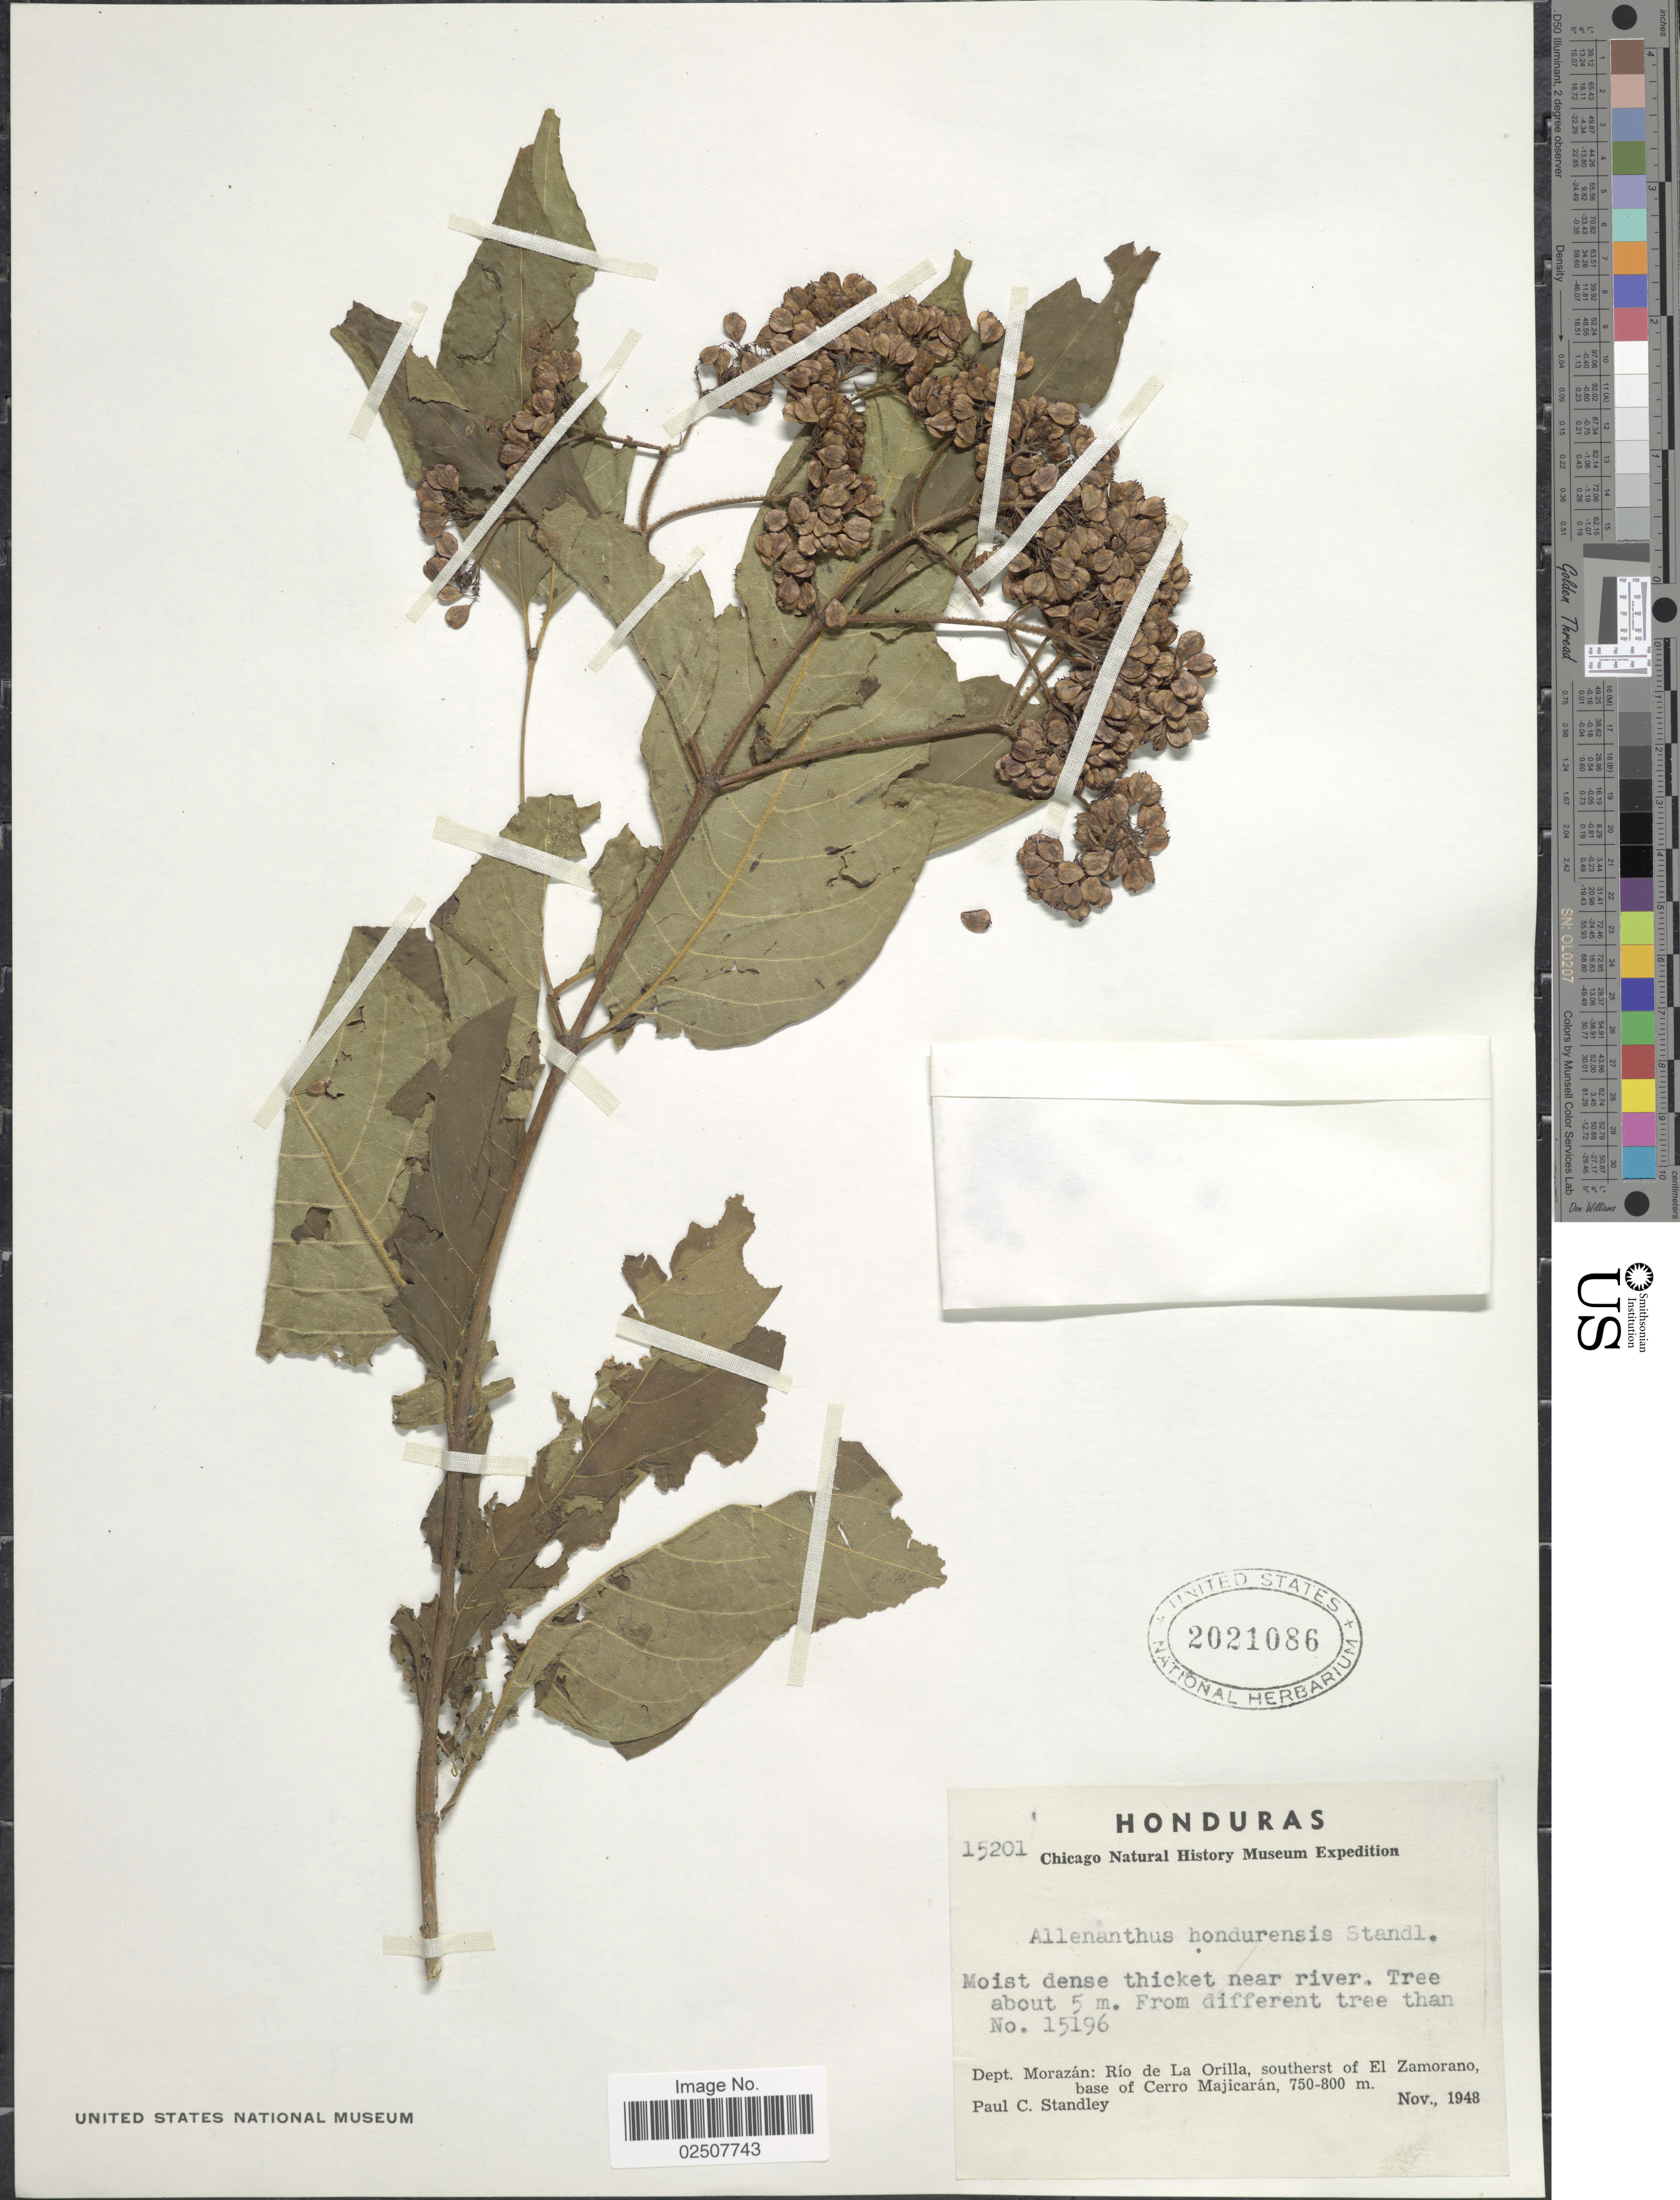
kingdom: Plantae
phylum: Tracheophyta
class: Magnoliopsida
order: Gentianales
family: Rubiaceae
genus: Allenanthus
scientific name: Allenanthus hondurensis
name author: Standl.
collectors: P. C. Standley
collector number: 15201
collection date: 1948-11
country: Honduras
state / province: Fco. Morazán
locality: Moist dense thicket near river. Dept. Morazán: Río de La Orilla, southerst of El Zamorano, base of Cerro Majicarán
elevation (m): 750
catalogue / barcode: US 2021086